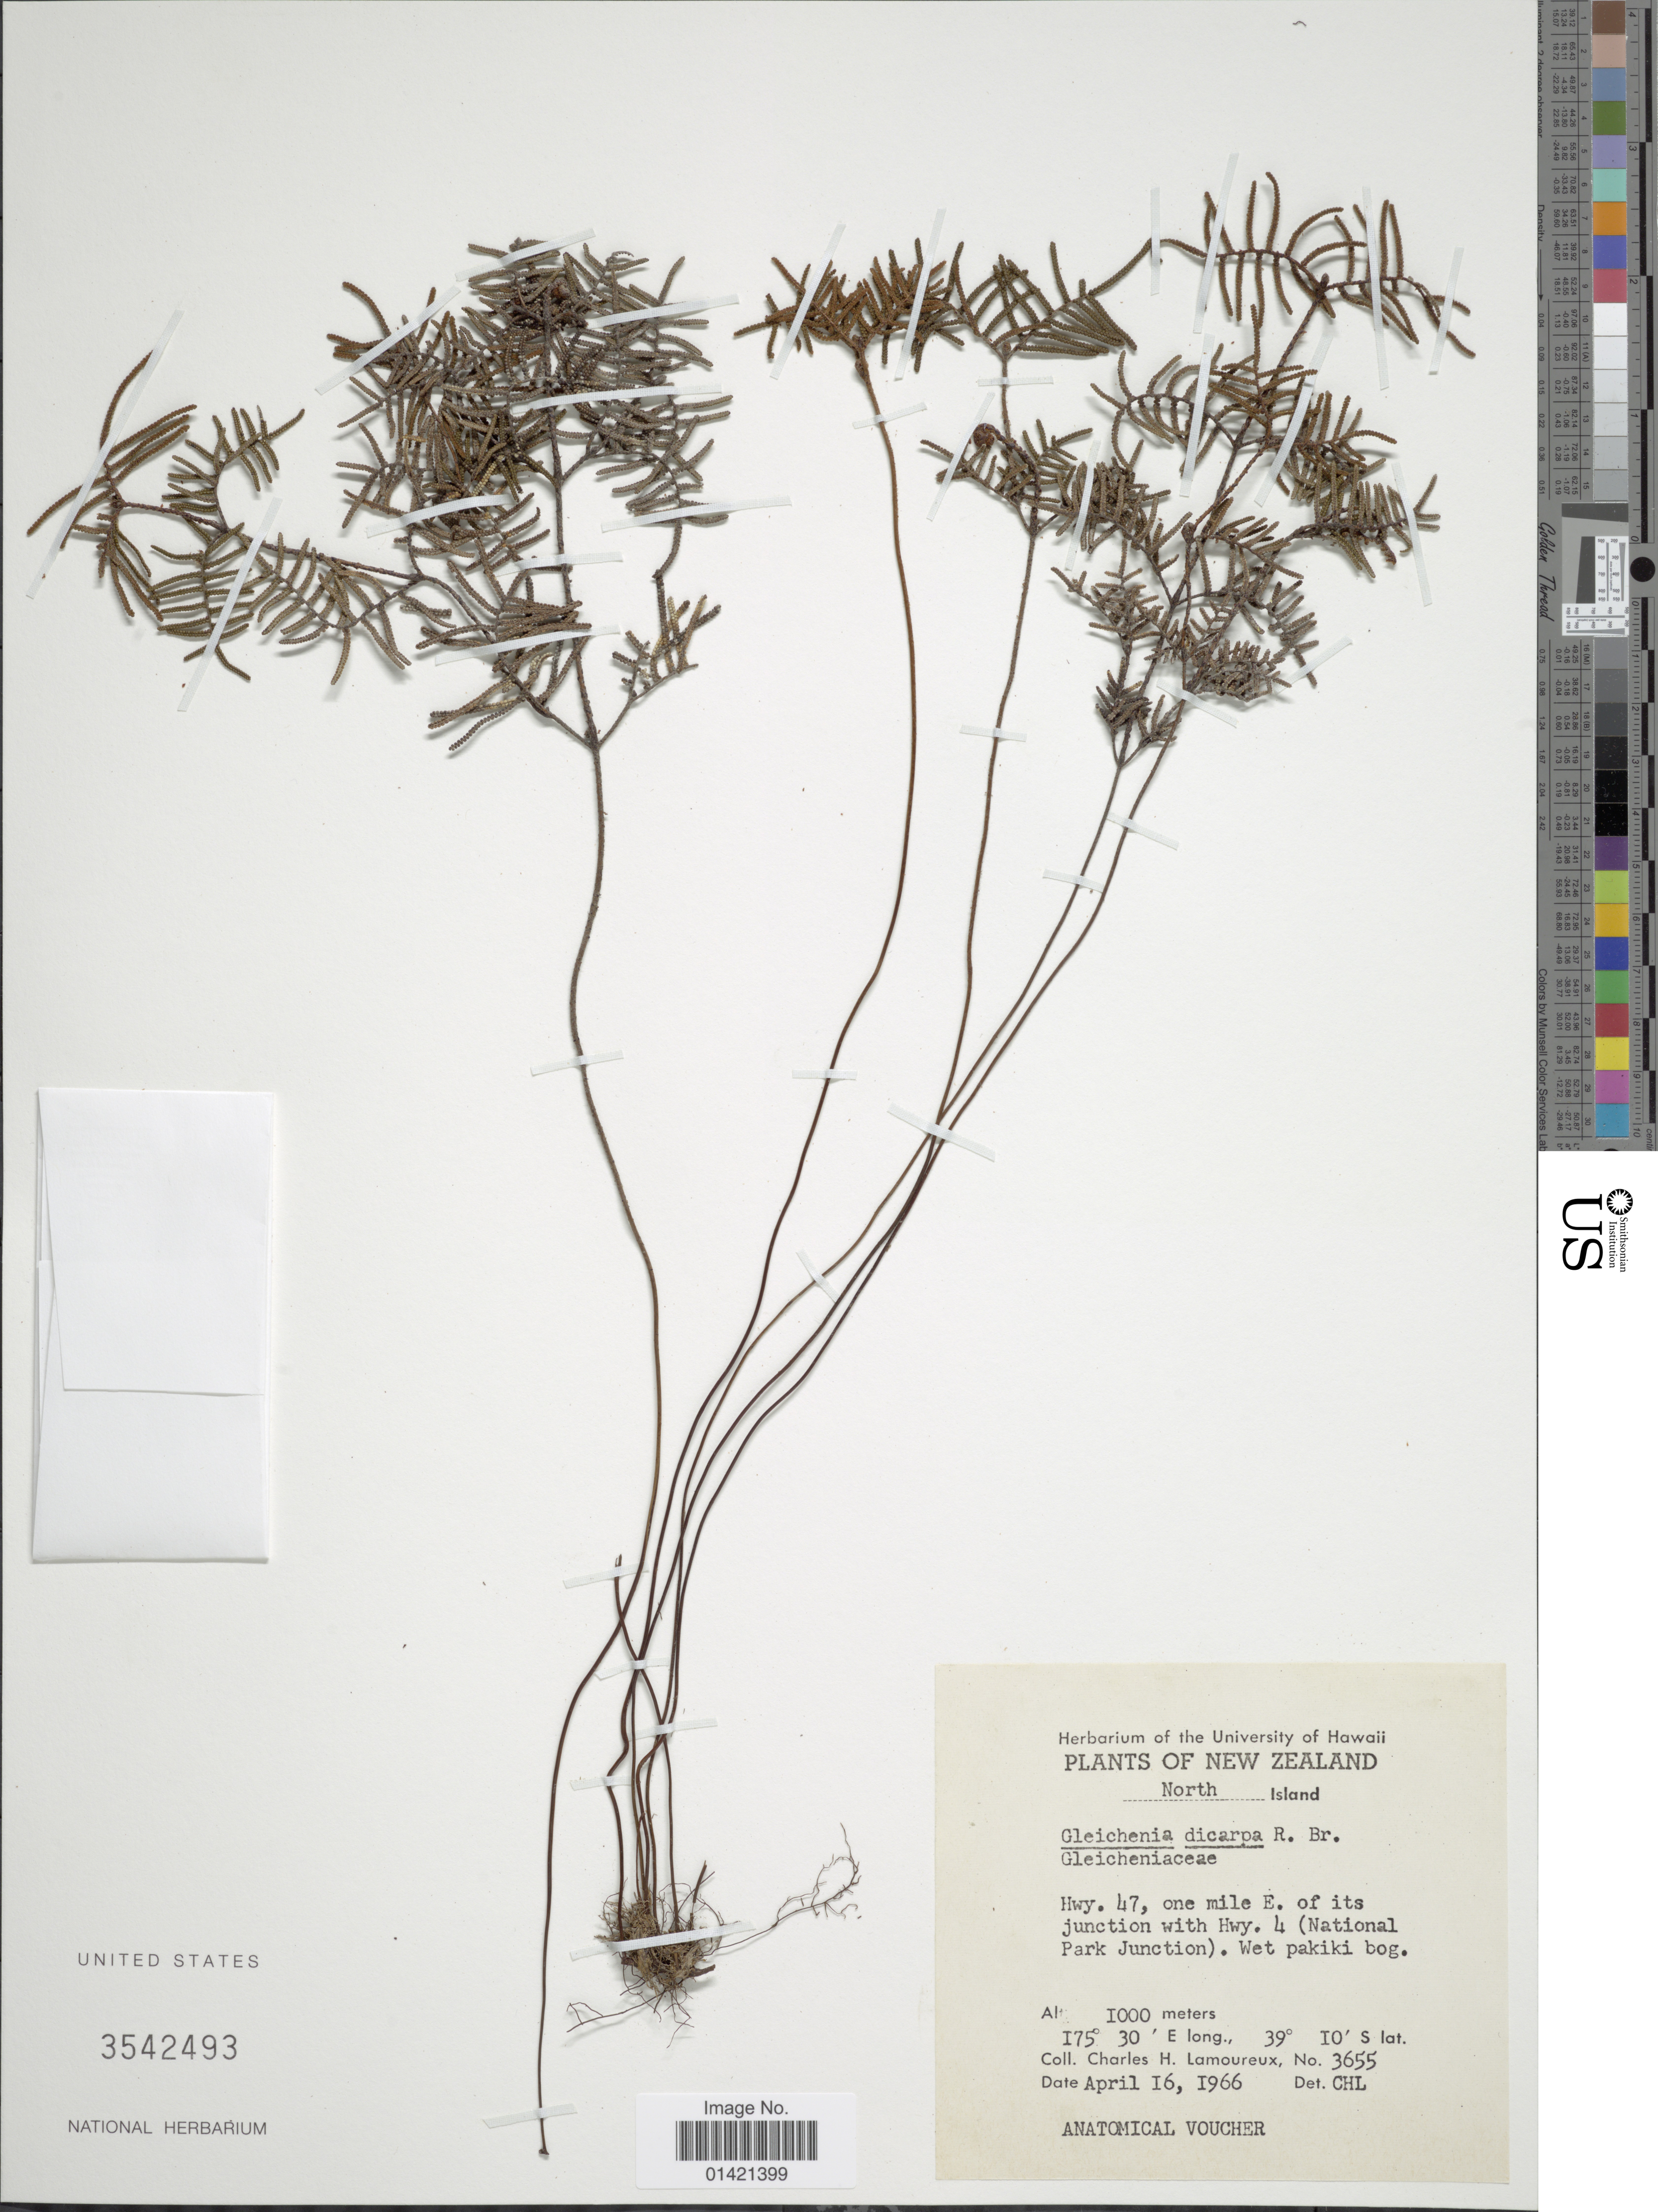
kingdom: Plantae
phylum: Tracheophyta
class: Polypodiopsida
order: Gleicheniales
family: Gleicheniaceae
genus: Gleichenia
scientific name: Gleichenia dicarpa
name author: R. Br.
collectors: C. Lamourex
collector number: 3655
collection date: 1966-04-16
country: New Zealand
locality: Hwy. 47, one mile E. of its junction with HWy. 4 (National Park Junction). Wet pakiki bog.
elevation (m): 1000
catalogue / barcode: US 3542493